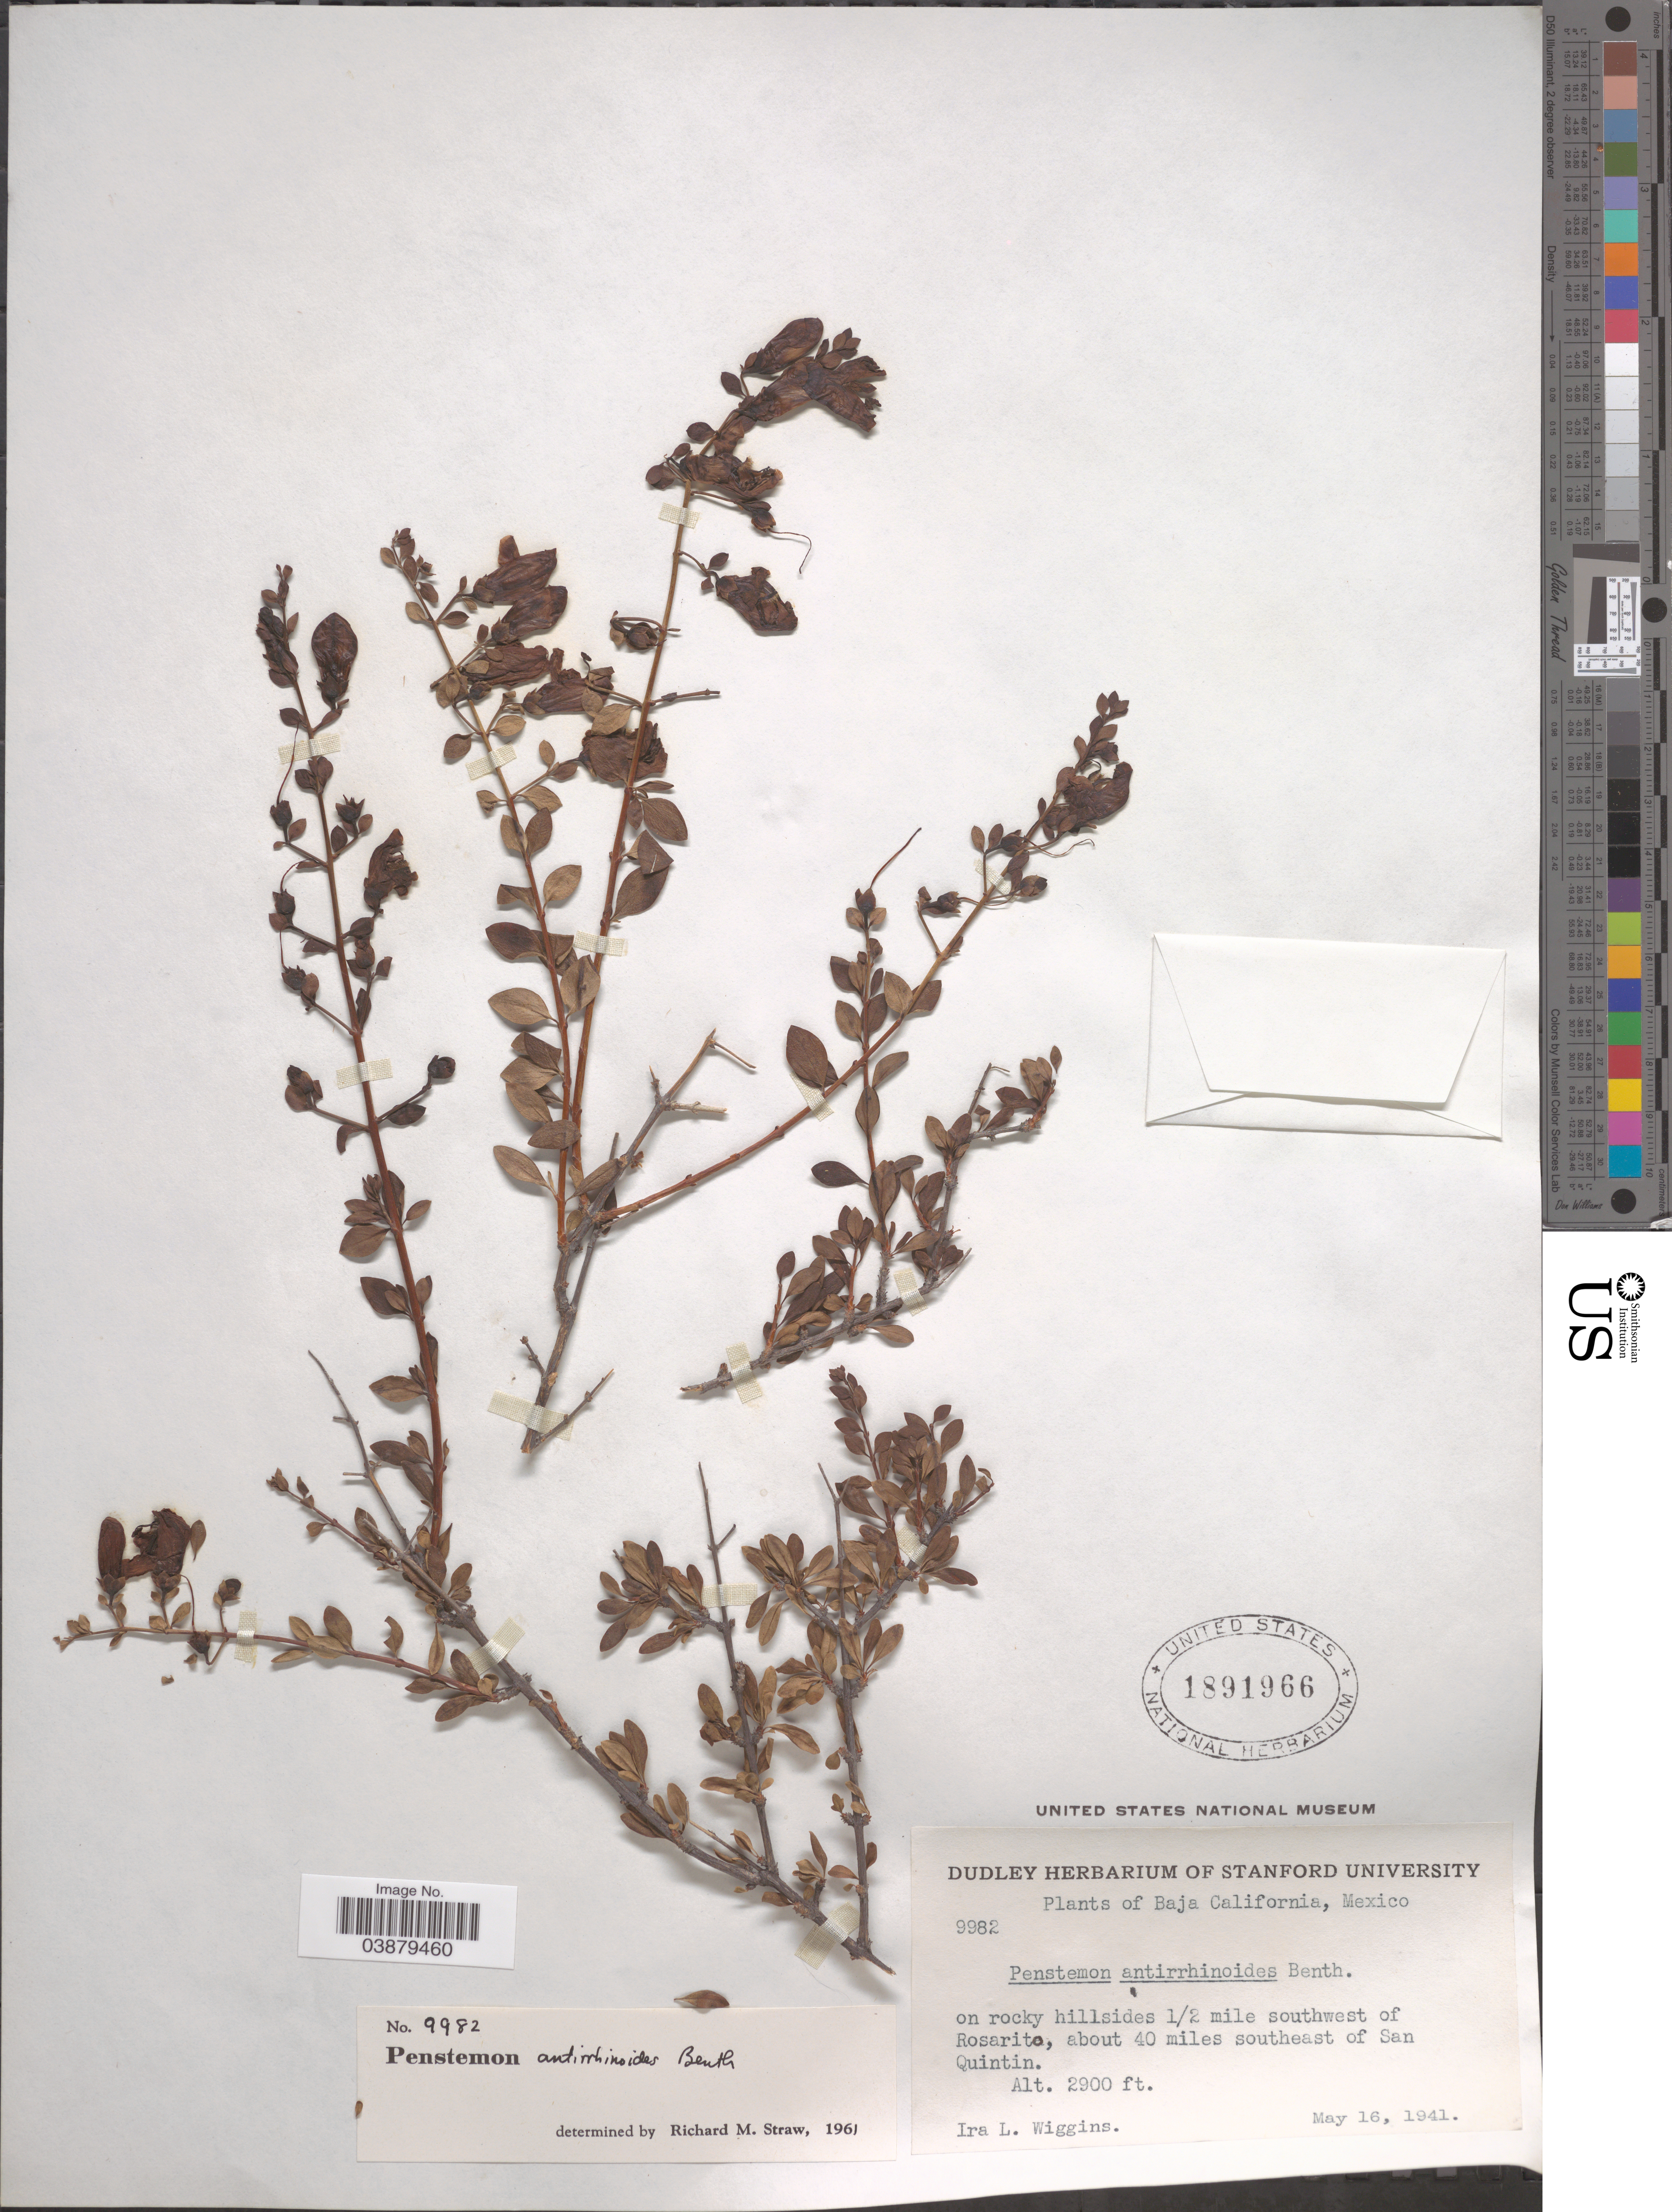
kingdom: Plantae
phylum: Tracheophyta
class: Magnoliopsida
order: Lamiales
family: Plantaginaceae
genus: Penstemon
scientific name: Penstemon antirrhinoides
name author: Benth.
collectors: I. L. Wiggins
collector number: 9982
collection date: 1941-05-16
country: Mexico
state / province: Baja California Norte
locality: On rocky hillsides ½ mile southwest of Rosarito, about 40 miles southeast of San Quintin.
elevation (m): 884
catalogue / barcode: US 1891966